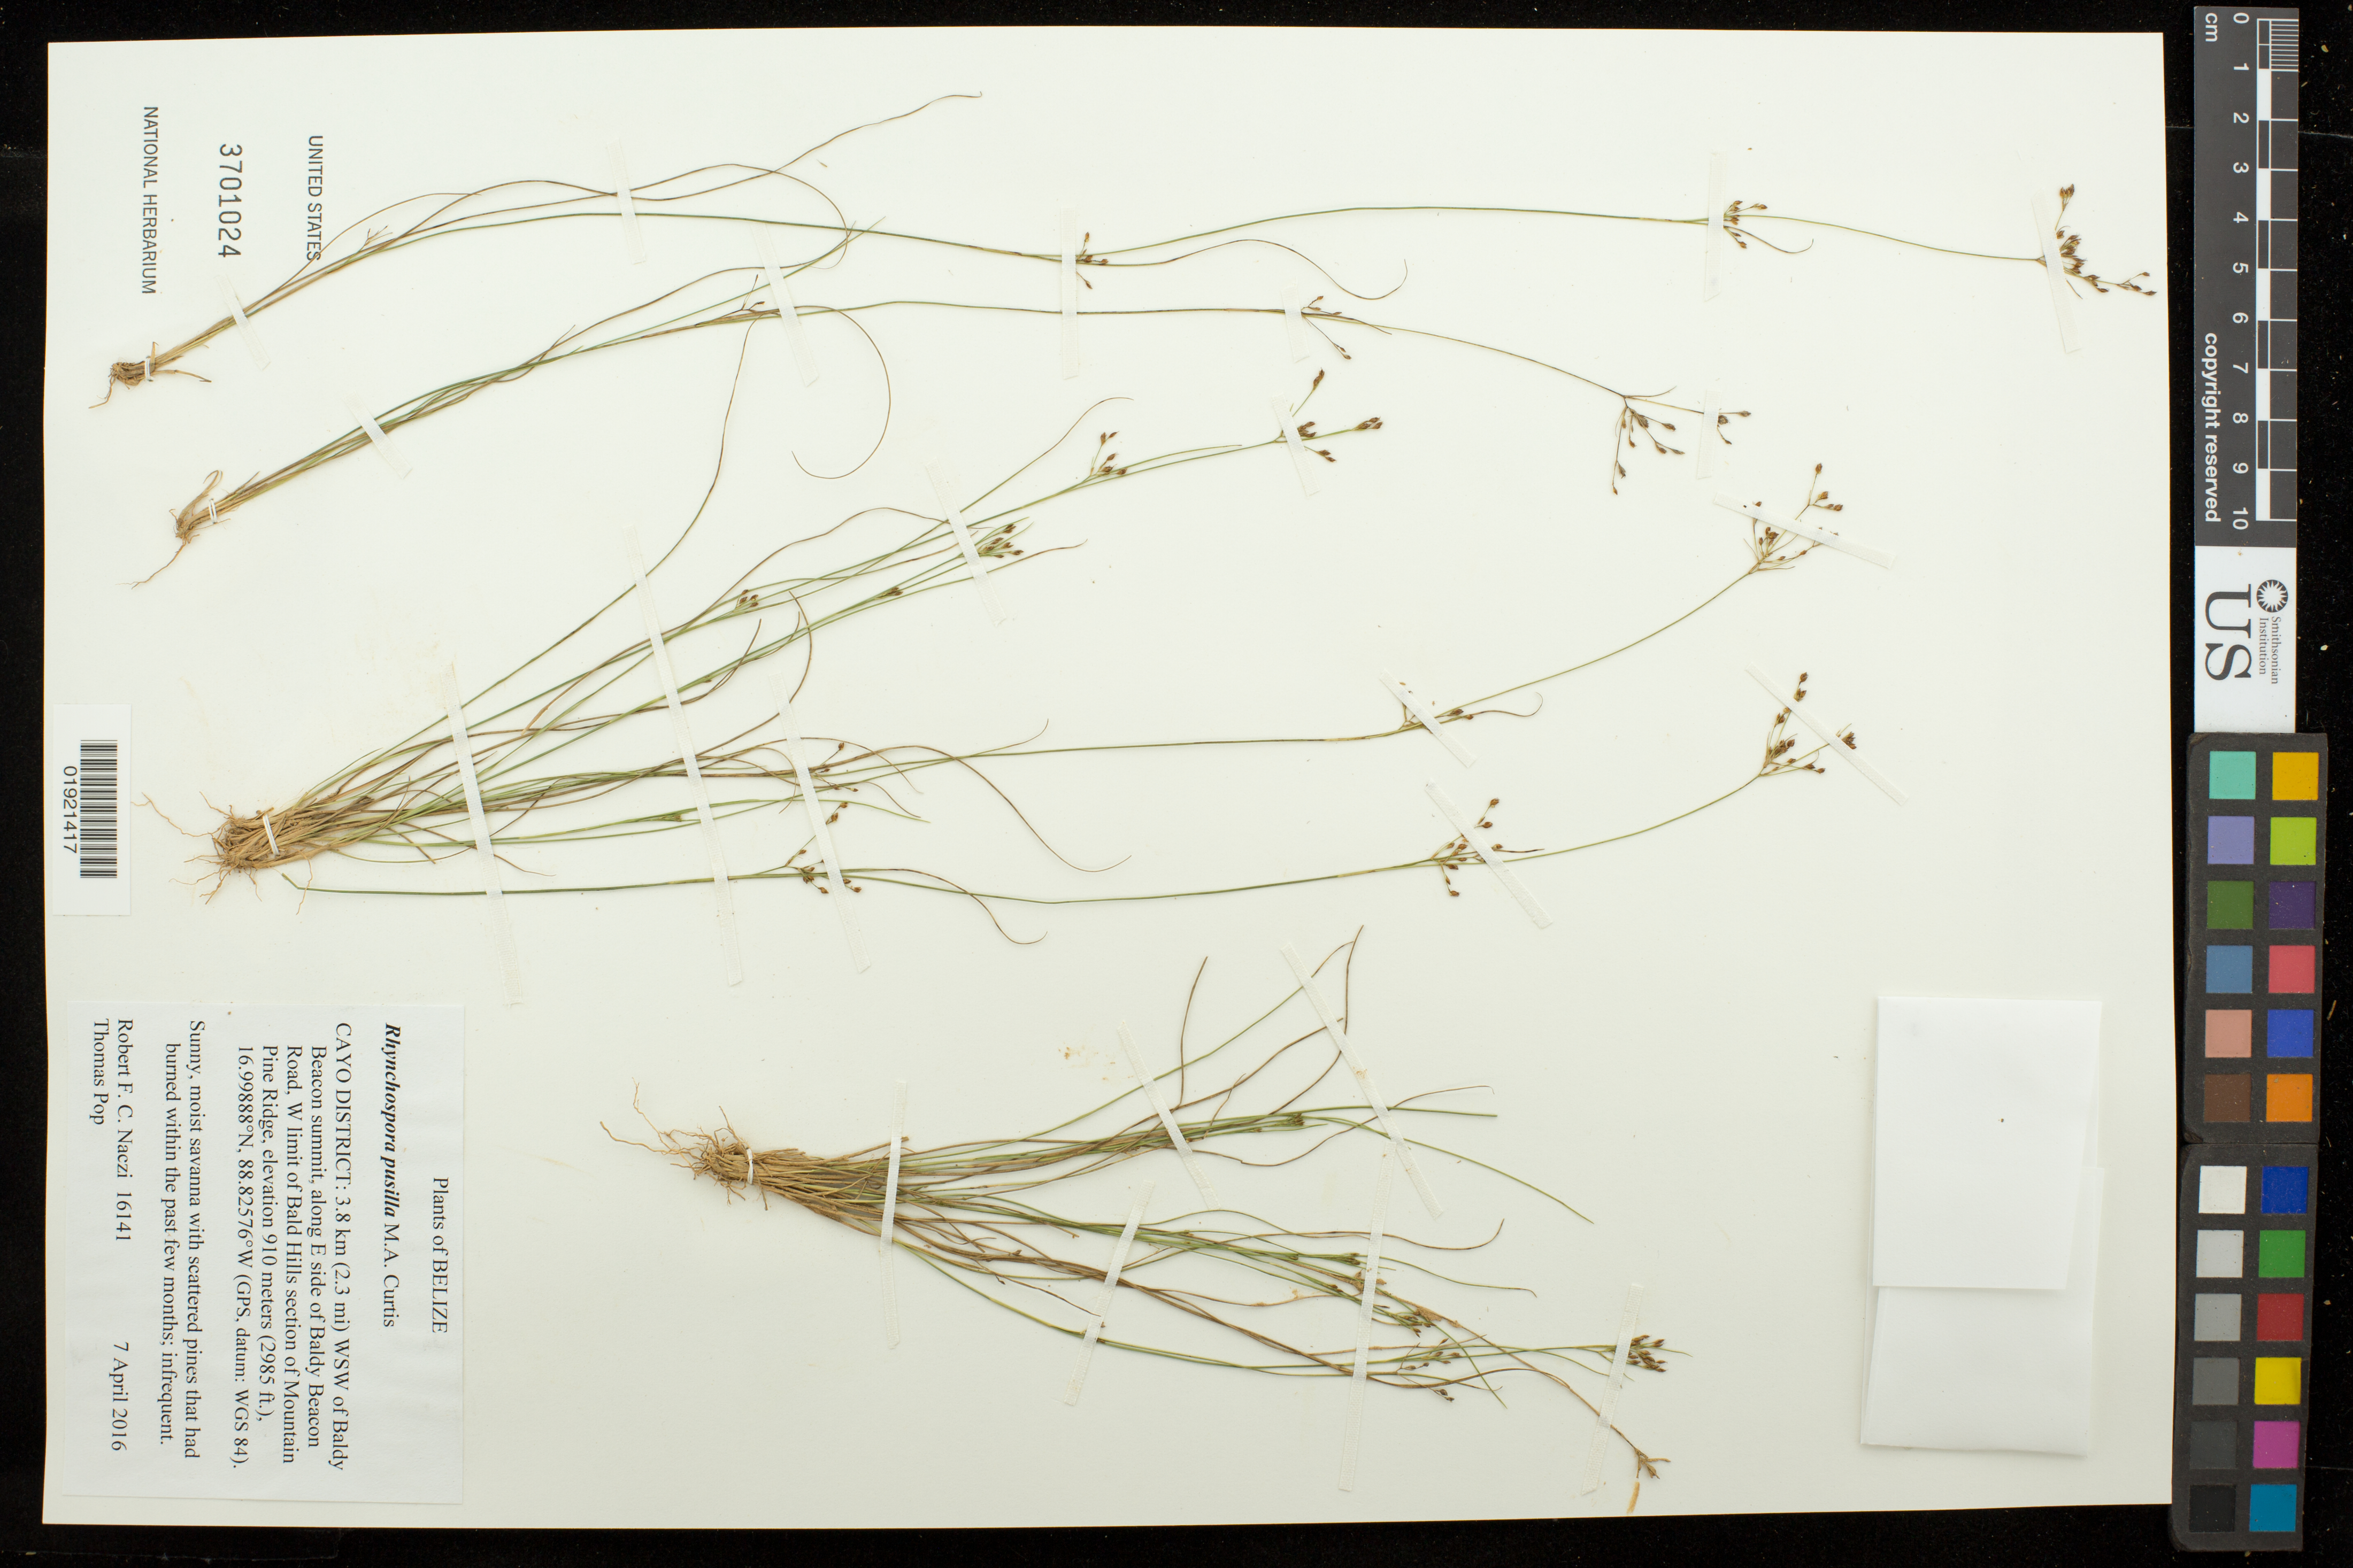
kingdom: Plantae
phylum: Tracheophyta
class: Liliopsida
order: Poales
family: Cyperaceae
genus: Rhynchospora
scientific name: Rhynchospora intermixta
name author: C. Wright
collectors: R. F. C. Naczi & T. Pop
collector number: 16141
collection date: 2016-04-07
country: Belize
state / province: Cayo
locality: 3.8 km WSW of Baldy Beacon Summit, along E side of Baldy Beacon Road, W limit of Bald Hills section of Mountain Pine Ridge.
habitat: Sunny, moist savanna with scattered pines that had burned within the past few months; infrequent.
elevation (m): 910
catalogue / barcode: US 3701024